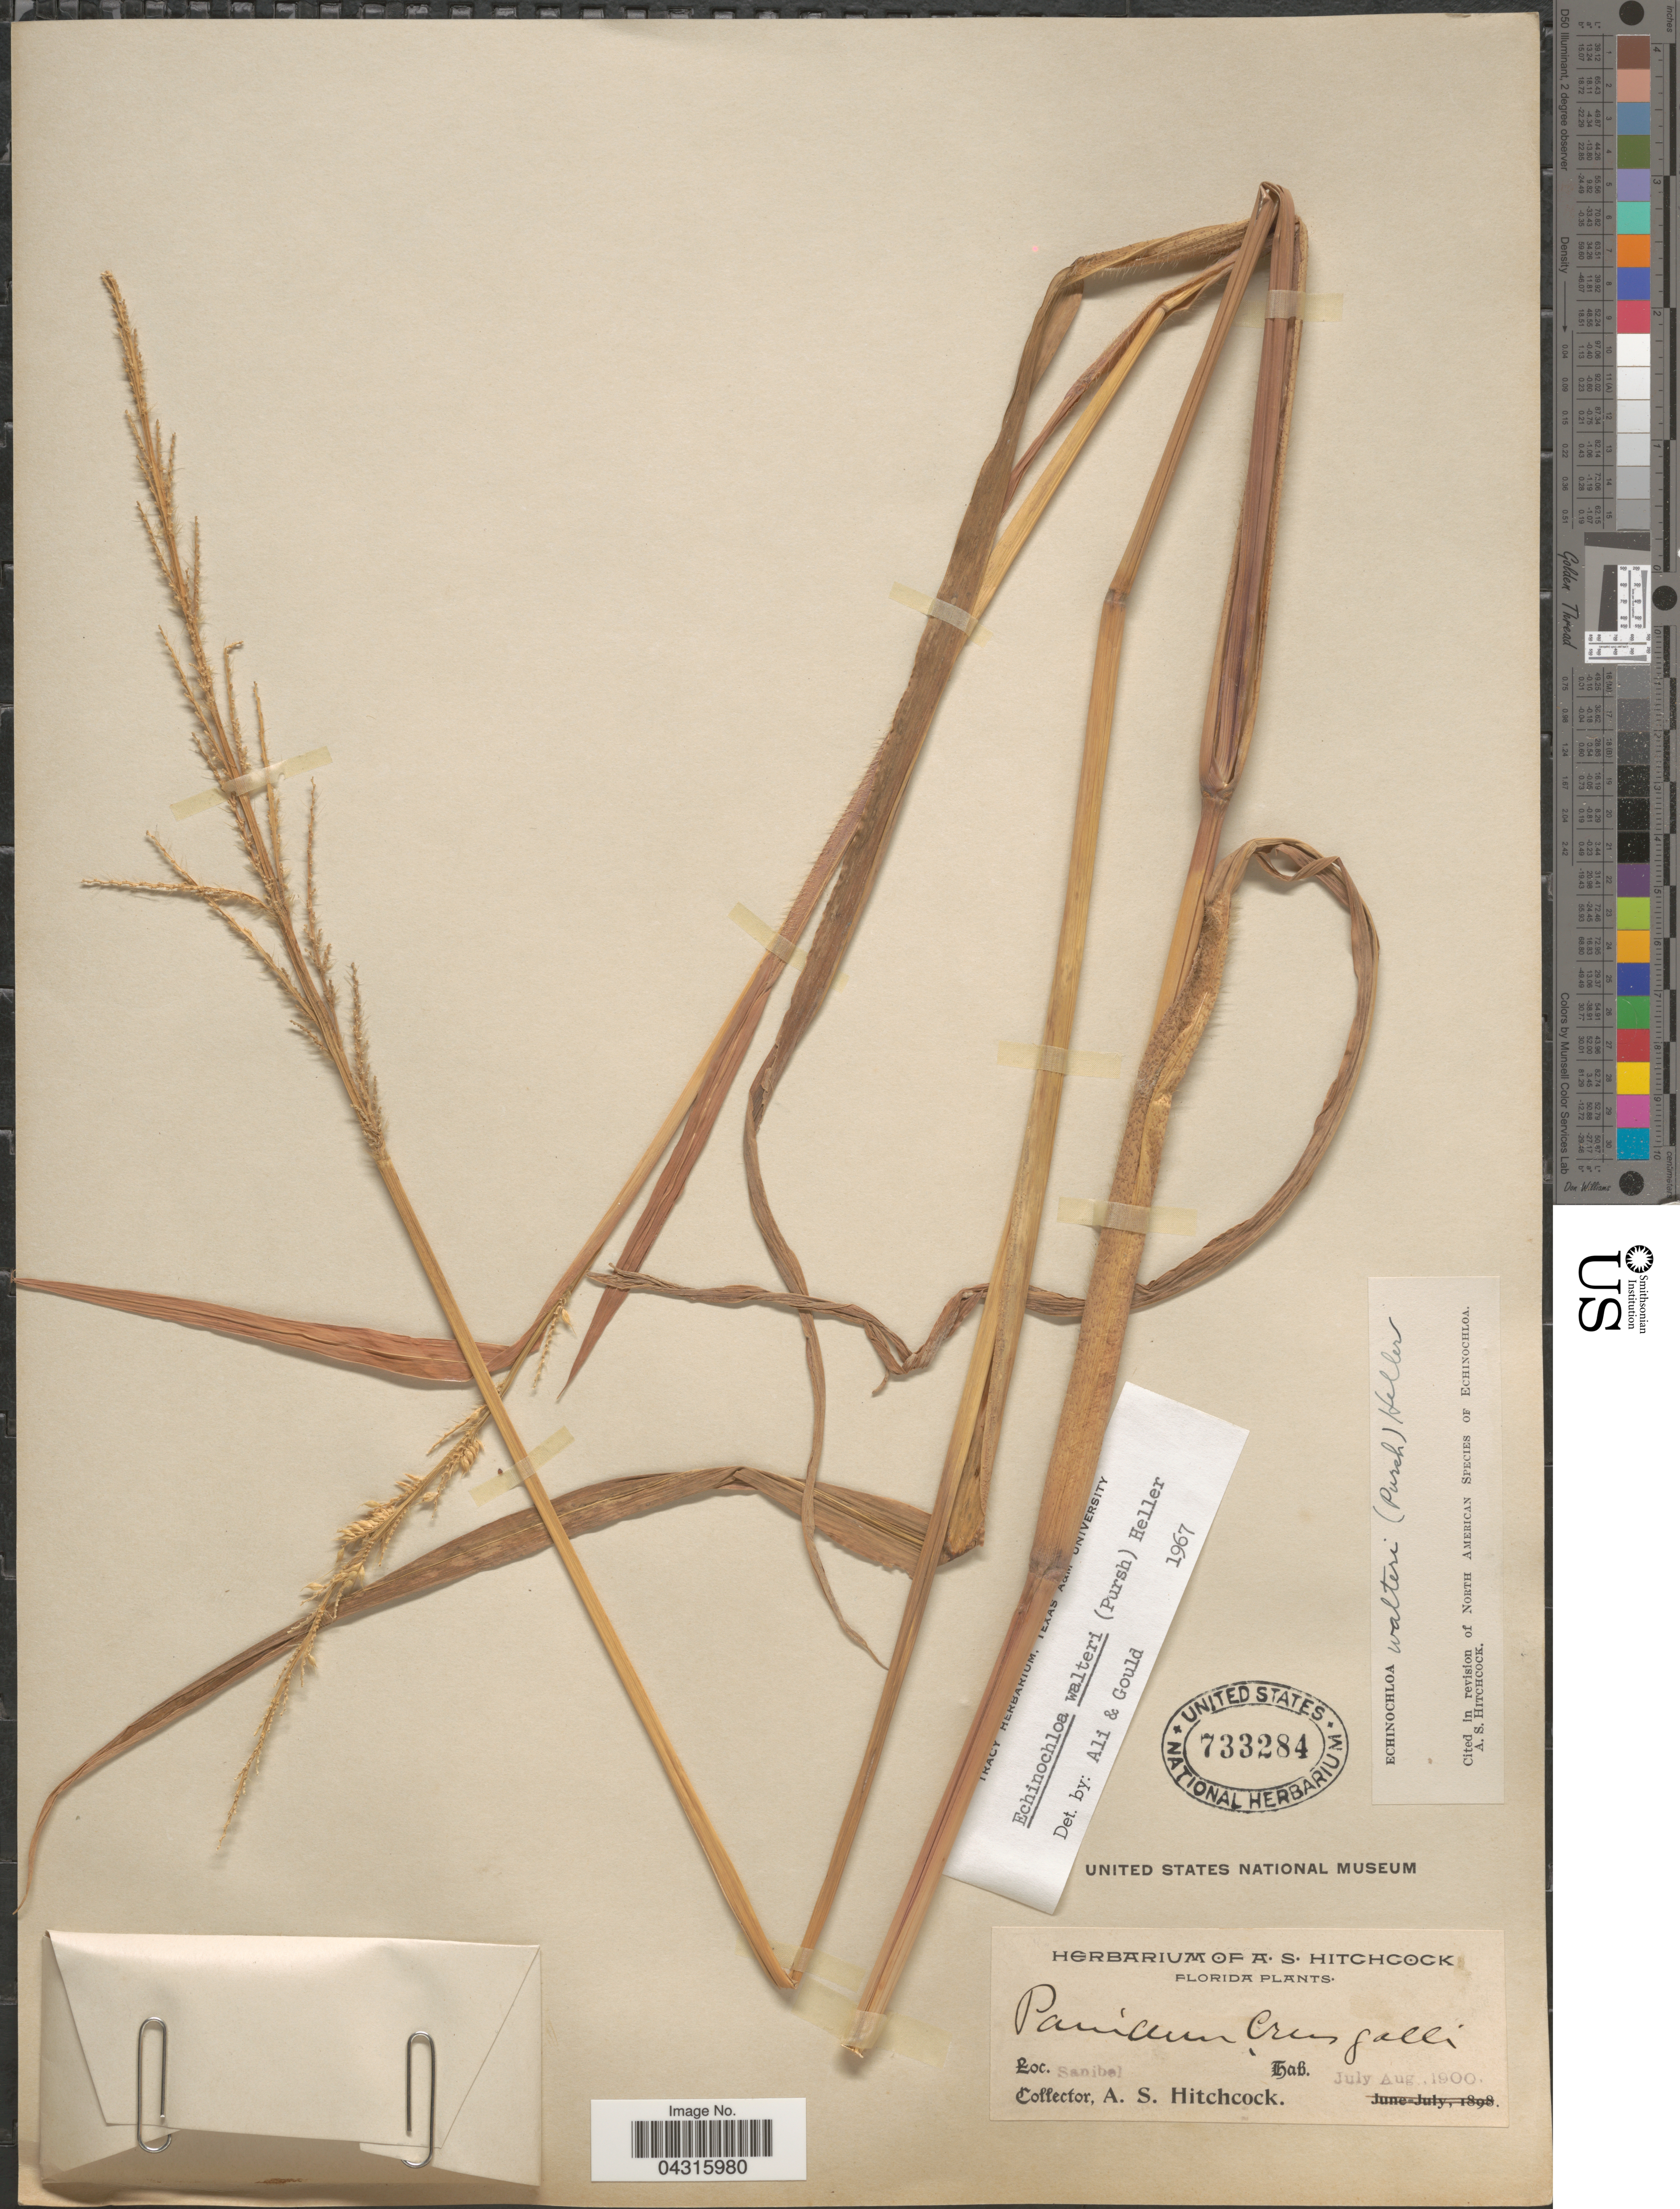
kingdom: Plantae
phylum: Tracheophyta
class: Liliopsida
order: Poales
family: Poaceae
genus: Echinochloa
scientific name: Echinochloa walteri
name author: (Pursh) A. Heller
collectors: A. S. Hitchcock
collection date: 1900-07/1900-08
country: United States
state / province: Florida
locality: Sanibel.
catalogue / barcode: US 733284